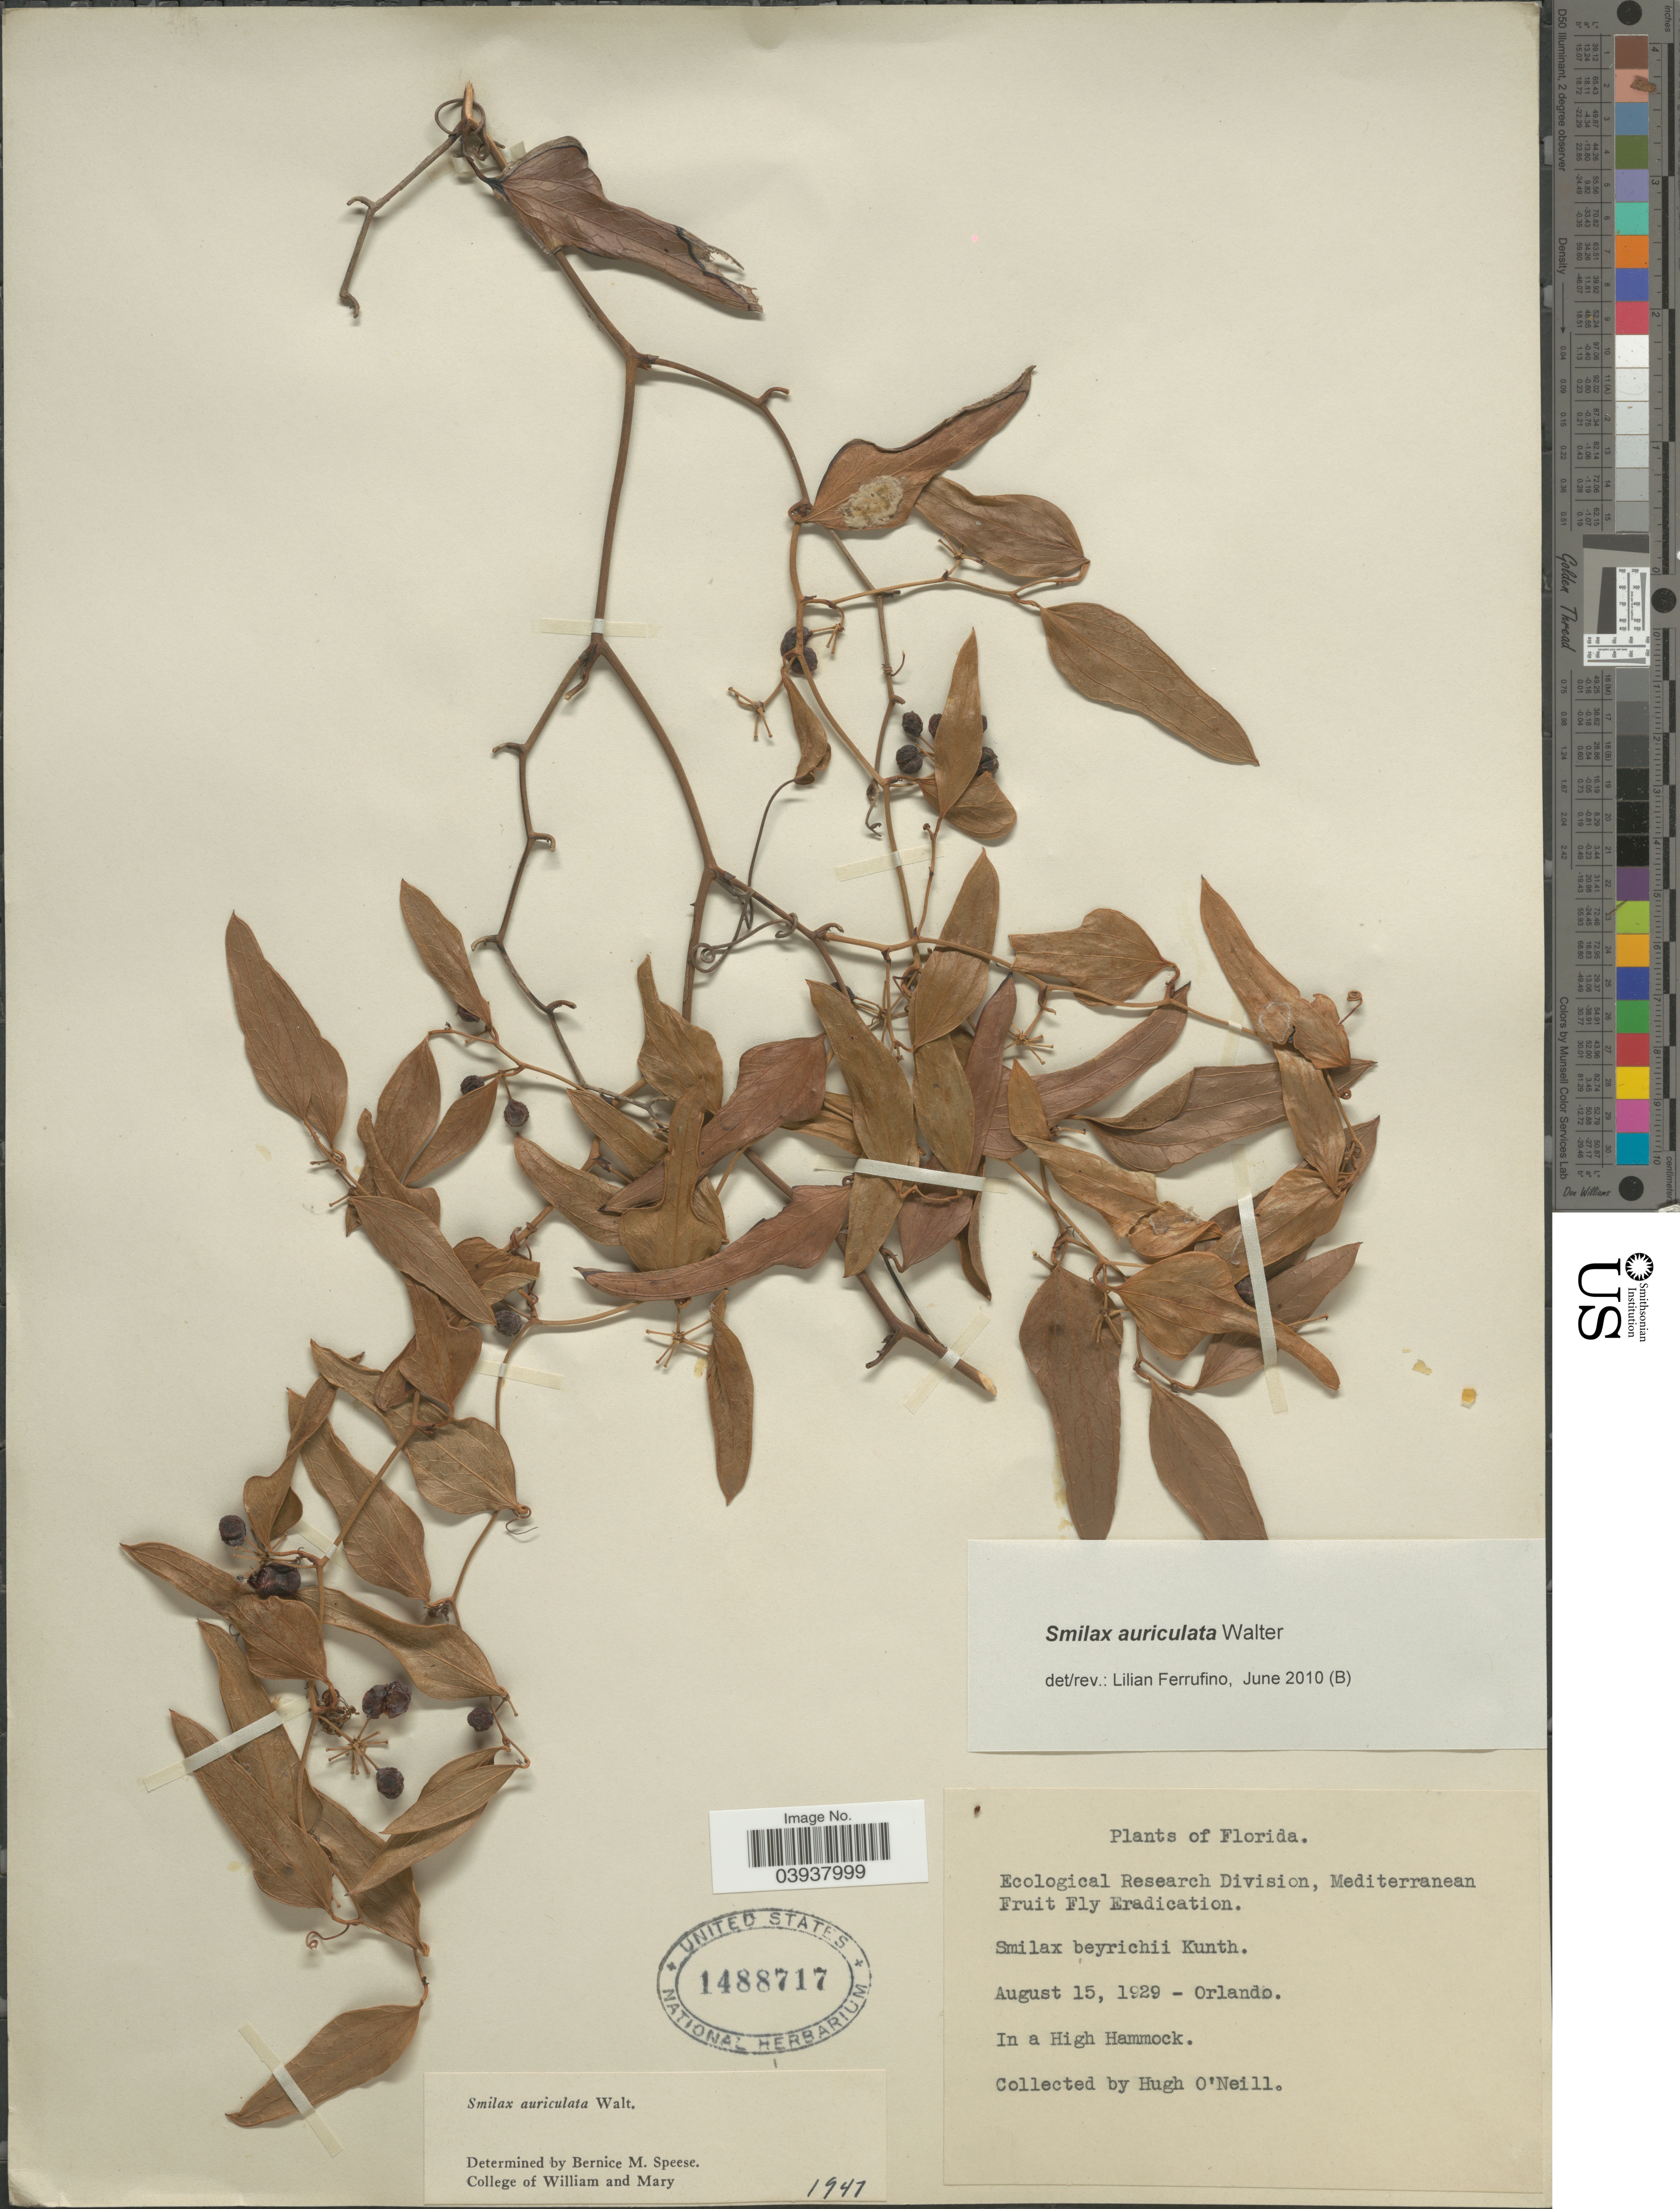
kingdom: Plantae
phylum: Tracheophyta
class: Liliopsida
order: Liliales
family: Smilacaceae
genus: Smilax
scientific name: Smilax auriculata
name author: Walter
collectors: H. O'Neill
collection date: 1929-08-15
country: United States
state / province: Florida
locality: Orlando. In a High Hammock.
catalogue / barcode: US 1488717